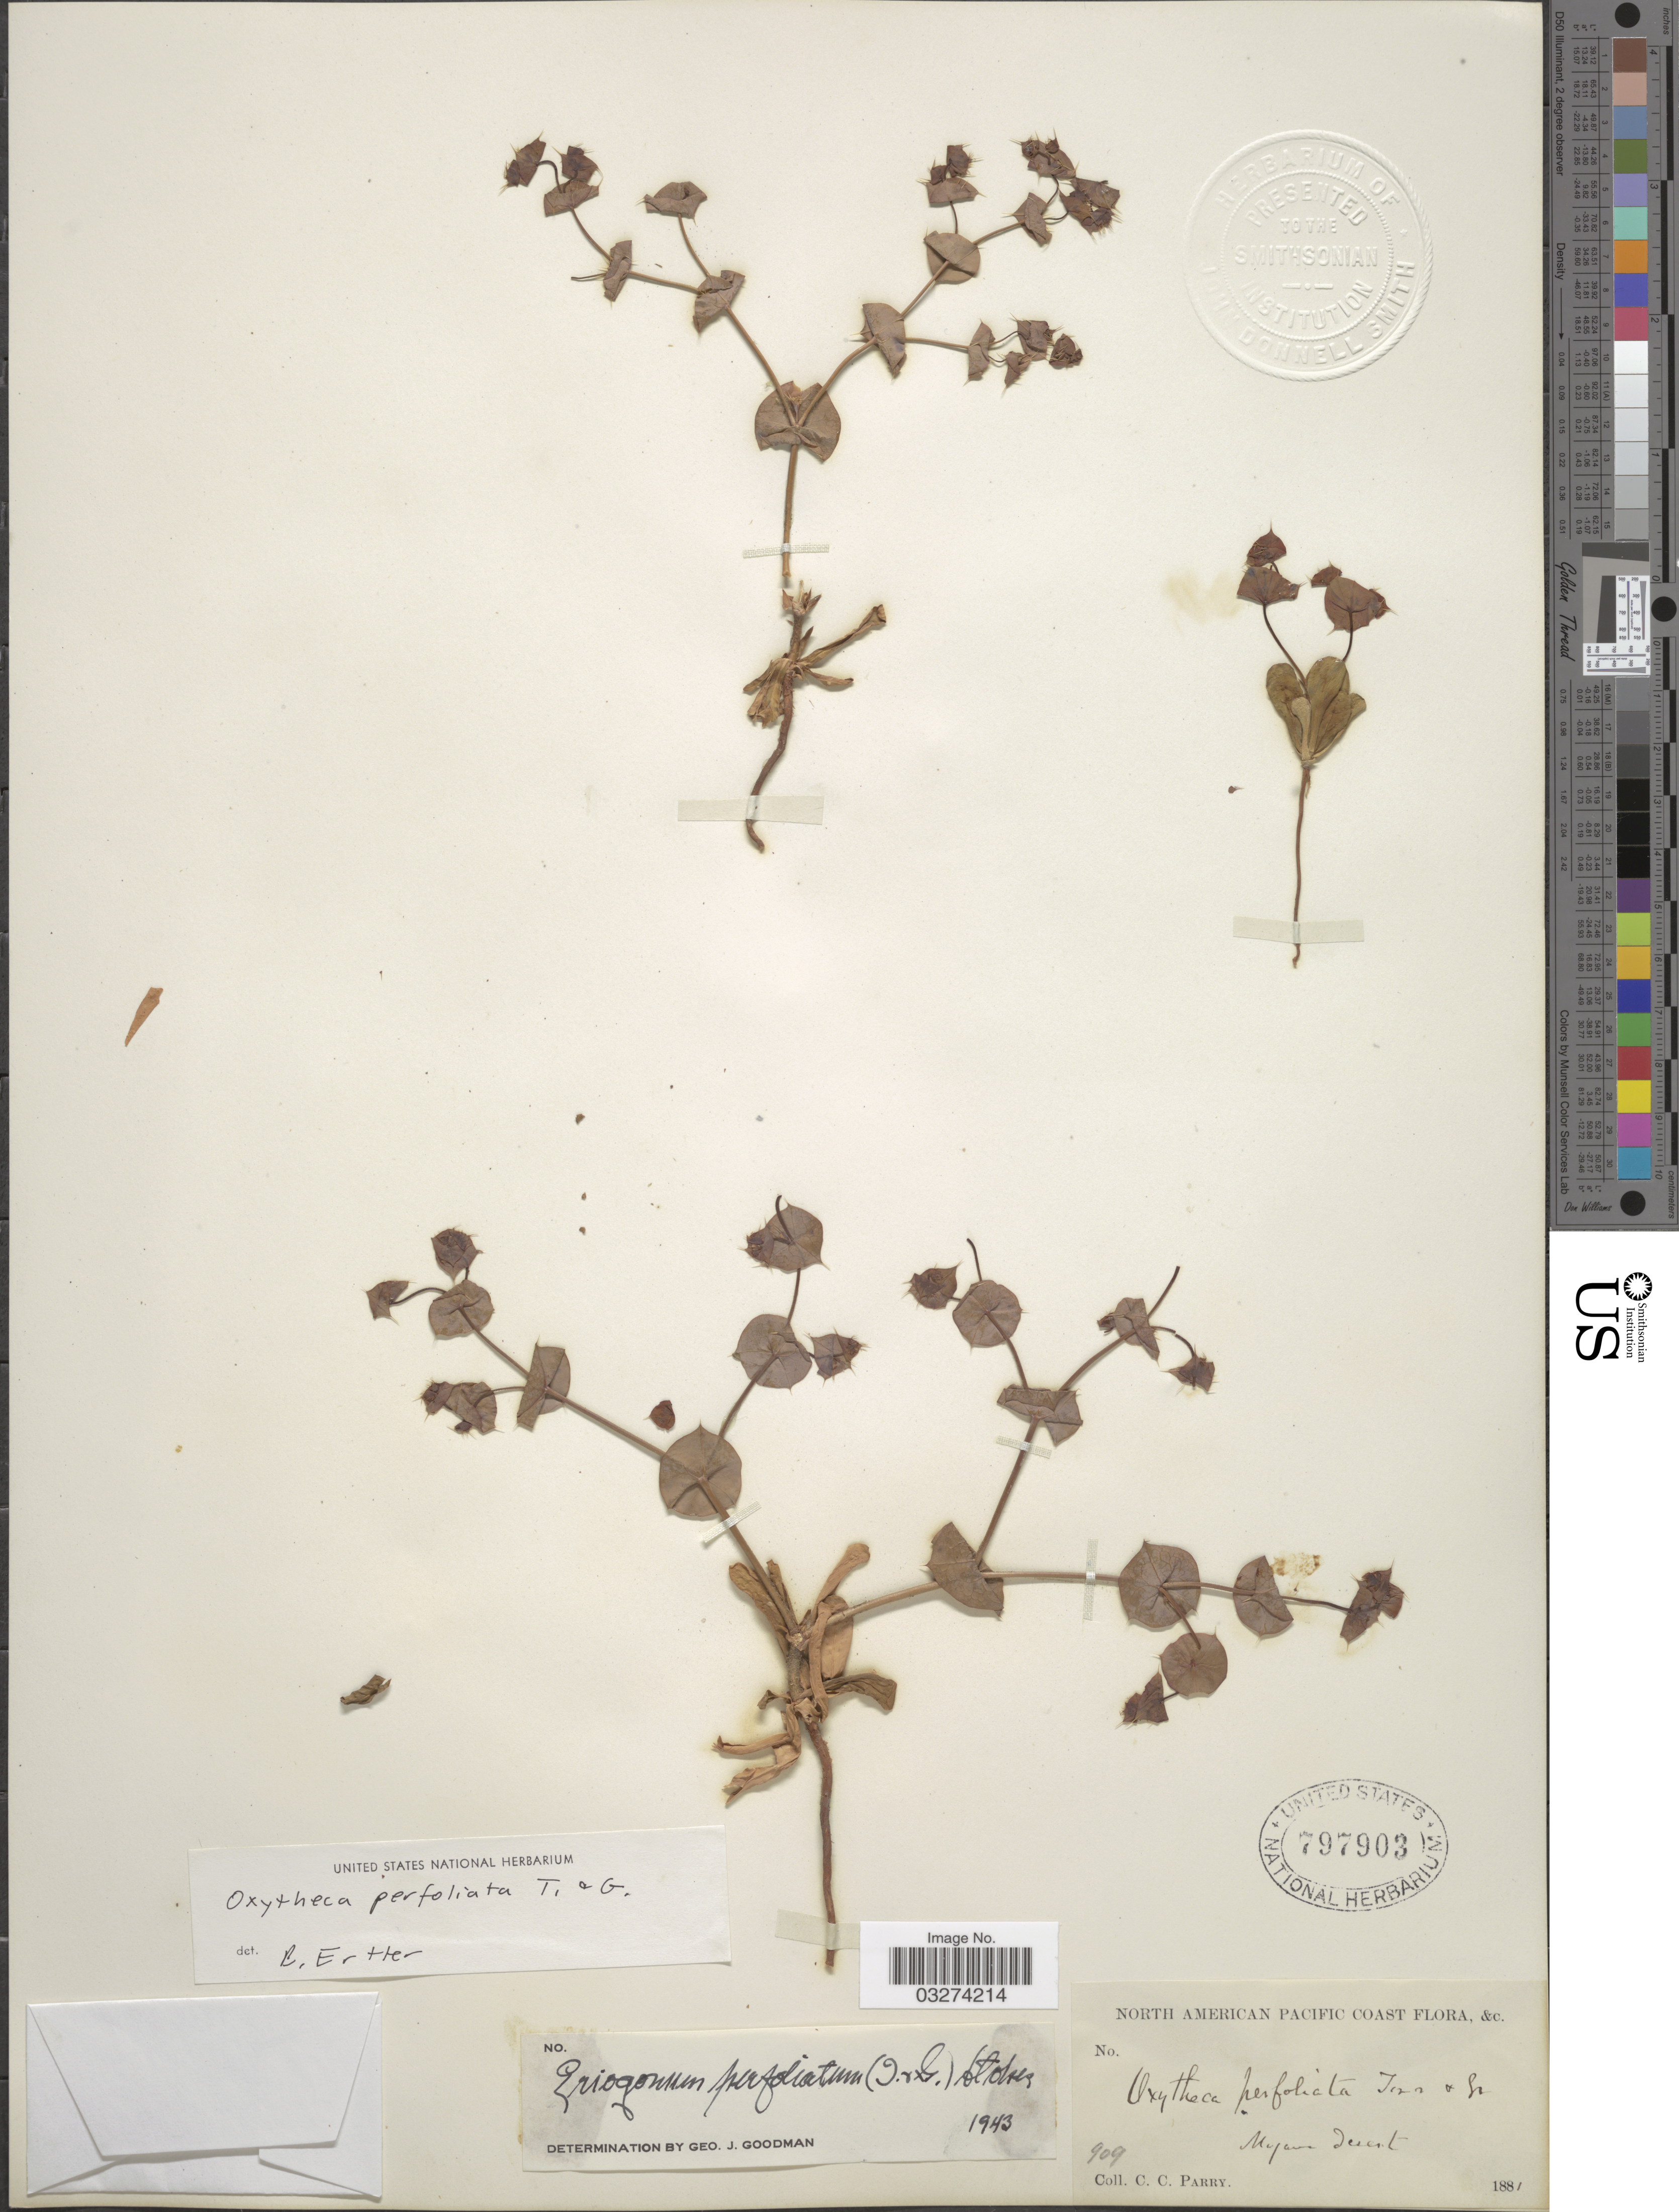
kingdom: Plantae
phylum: Tracheophyta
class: Magnoliopsida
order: Caryophyllales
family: Polygonaceae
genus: Oxytheca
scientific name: Oxytheca perfoliata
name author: Torr. & A. Gray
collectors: C. C. Parry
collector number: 909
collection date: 1881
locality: North American Pacific Coast. Mojave Desert.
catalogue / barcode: US 797903